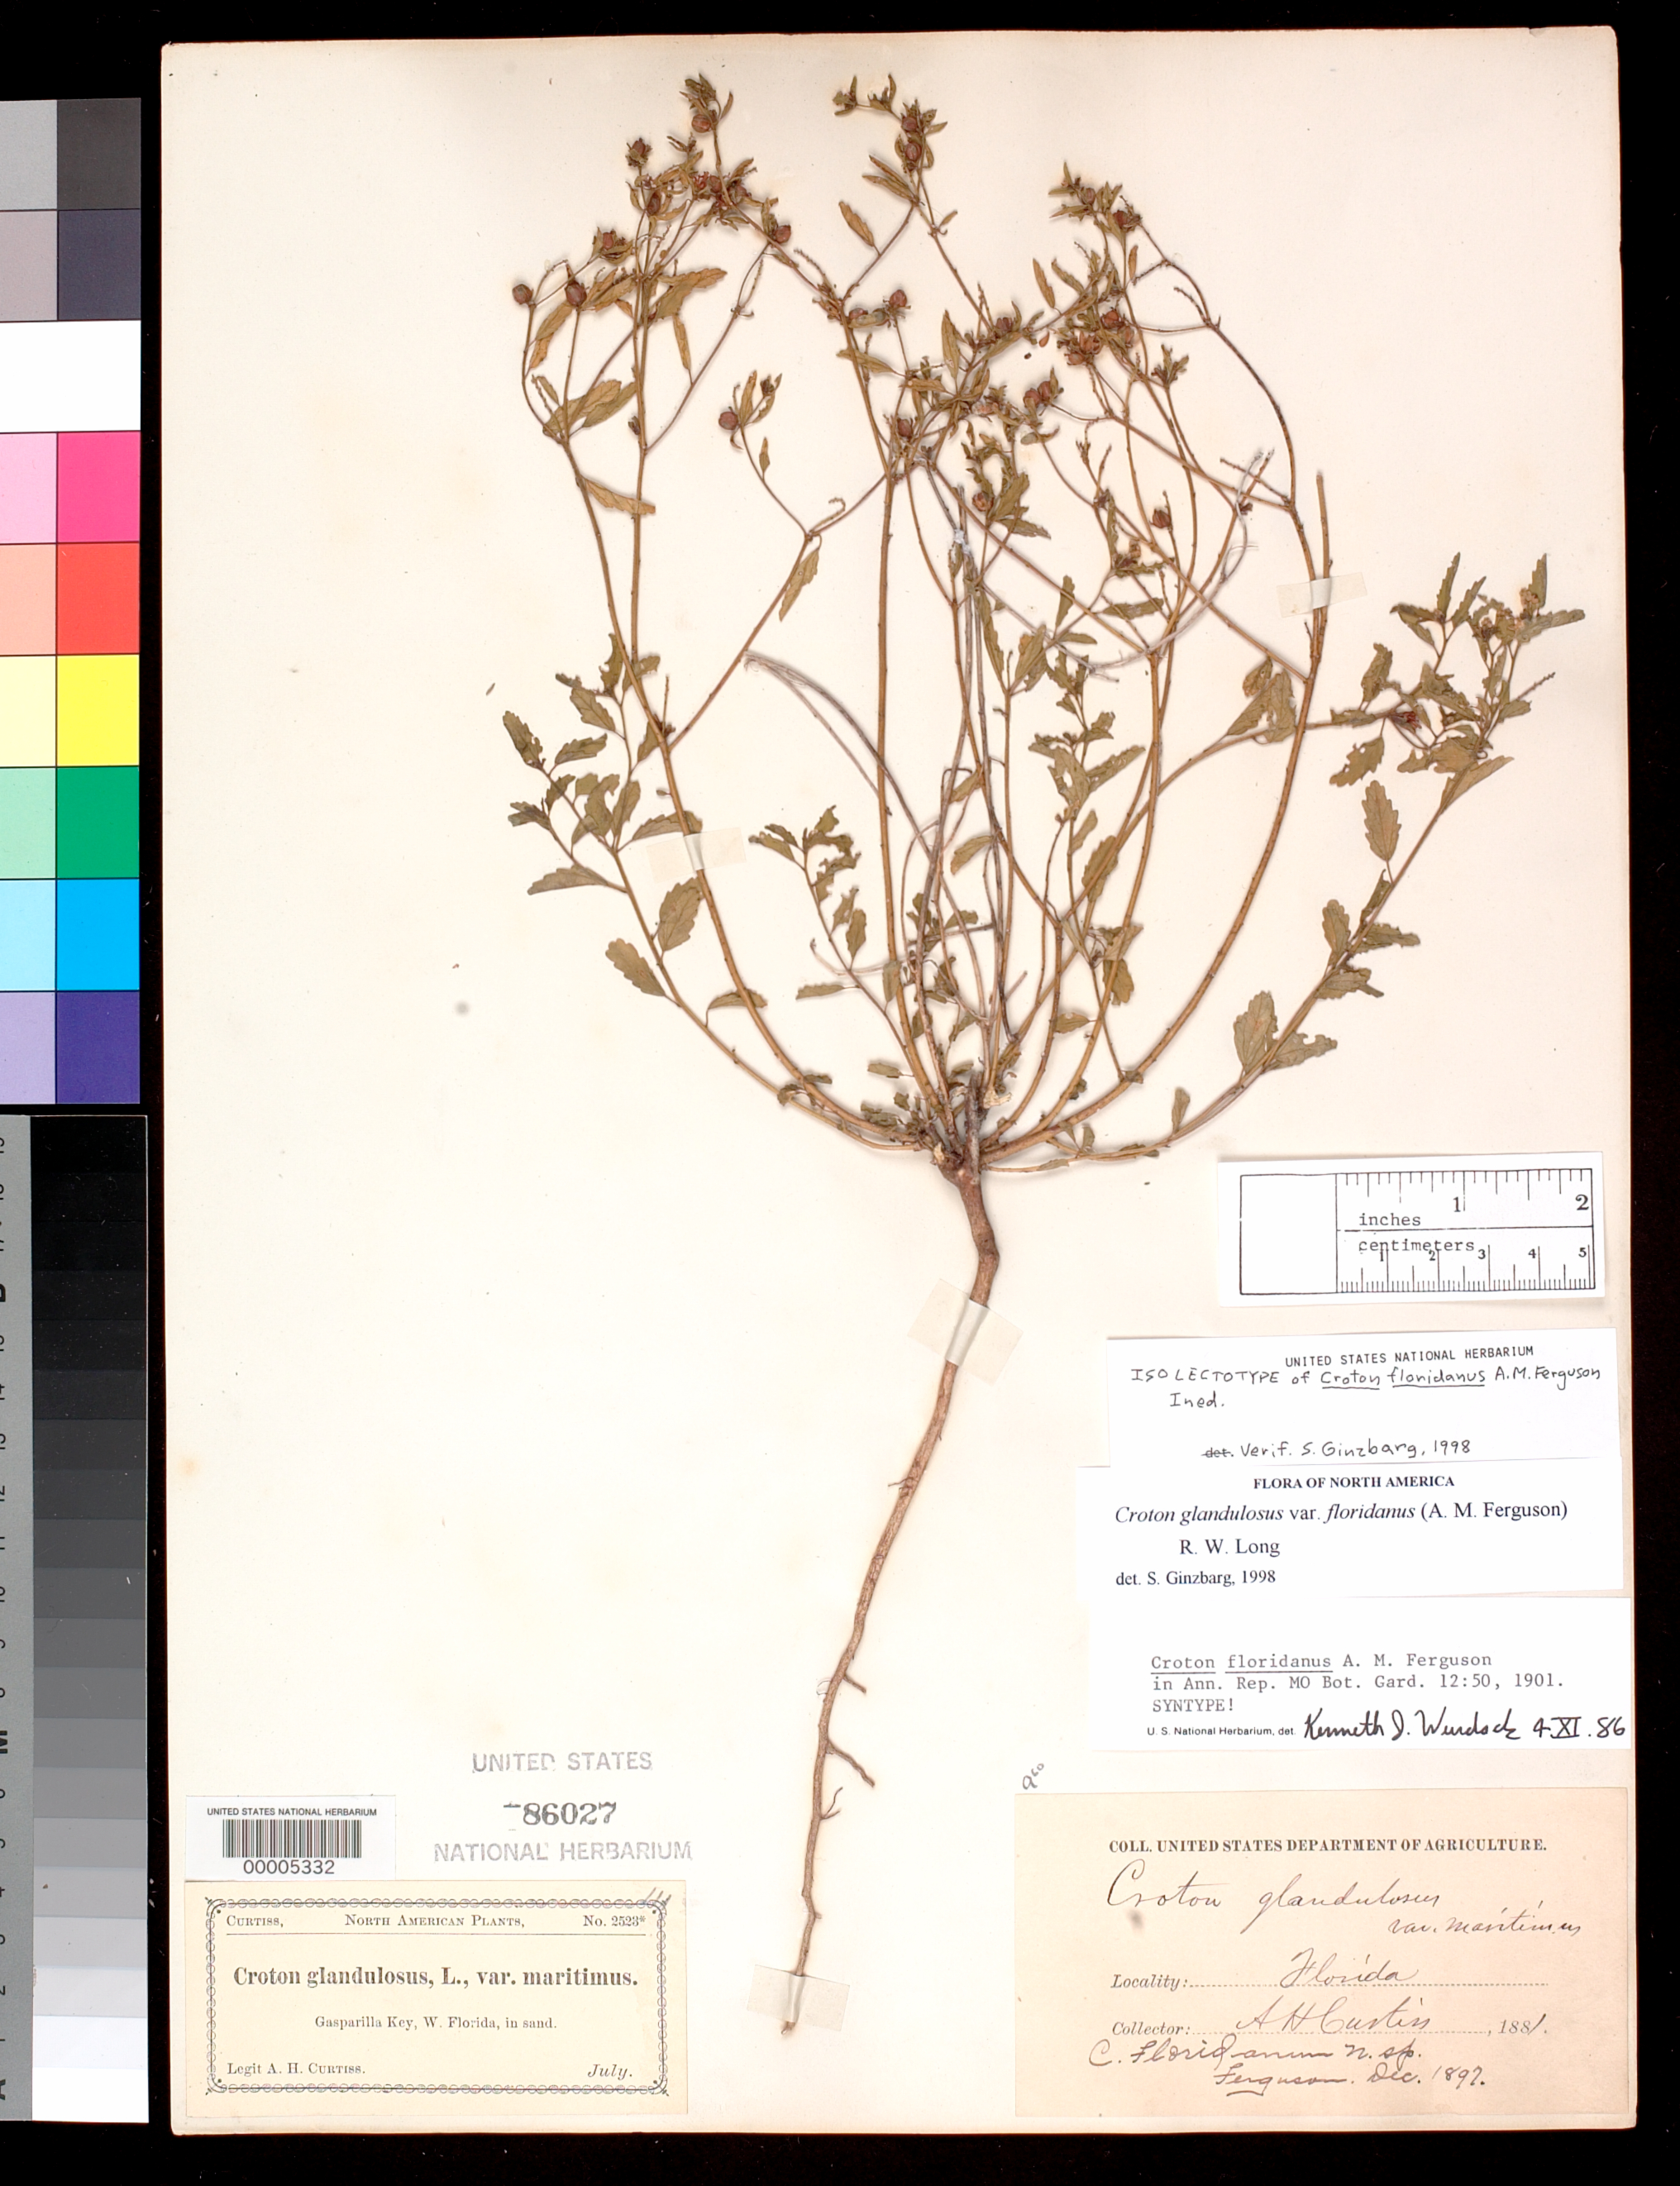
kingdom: Plantae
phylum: Tracheophyta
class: Magnoliopsida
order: Malpighiales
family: Euphorbiaceae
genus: Croton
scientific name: Croton floridanus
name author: A.M. Ferguson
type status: Isosyntype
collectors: A. H. Curtiss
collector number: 2523*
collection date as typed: Jul 1881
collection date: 1881-07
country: United States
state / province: Florida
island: Gasparilla Key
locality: Gasparilla Key, W. Florida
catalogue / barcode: US 86027